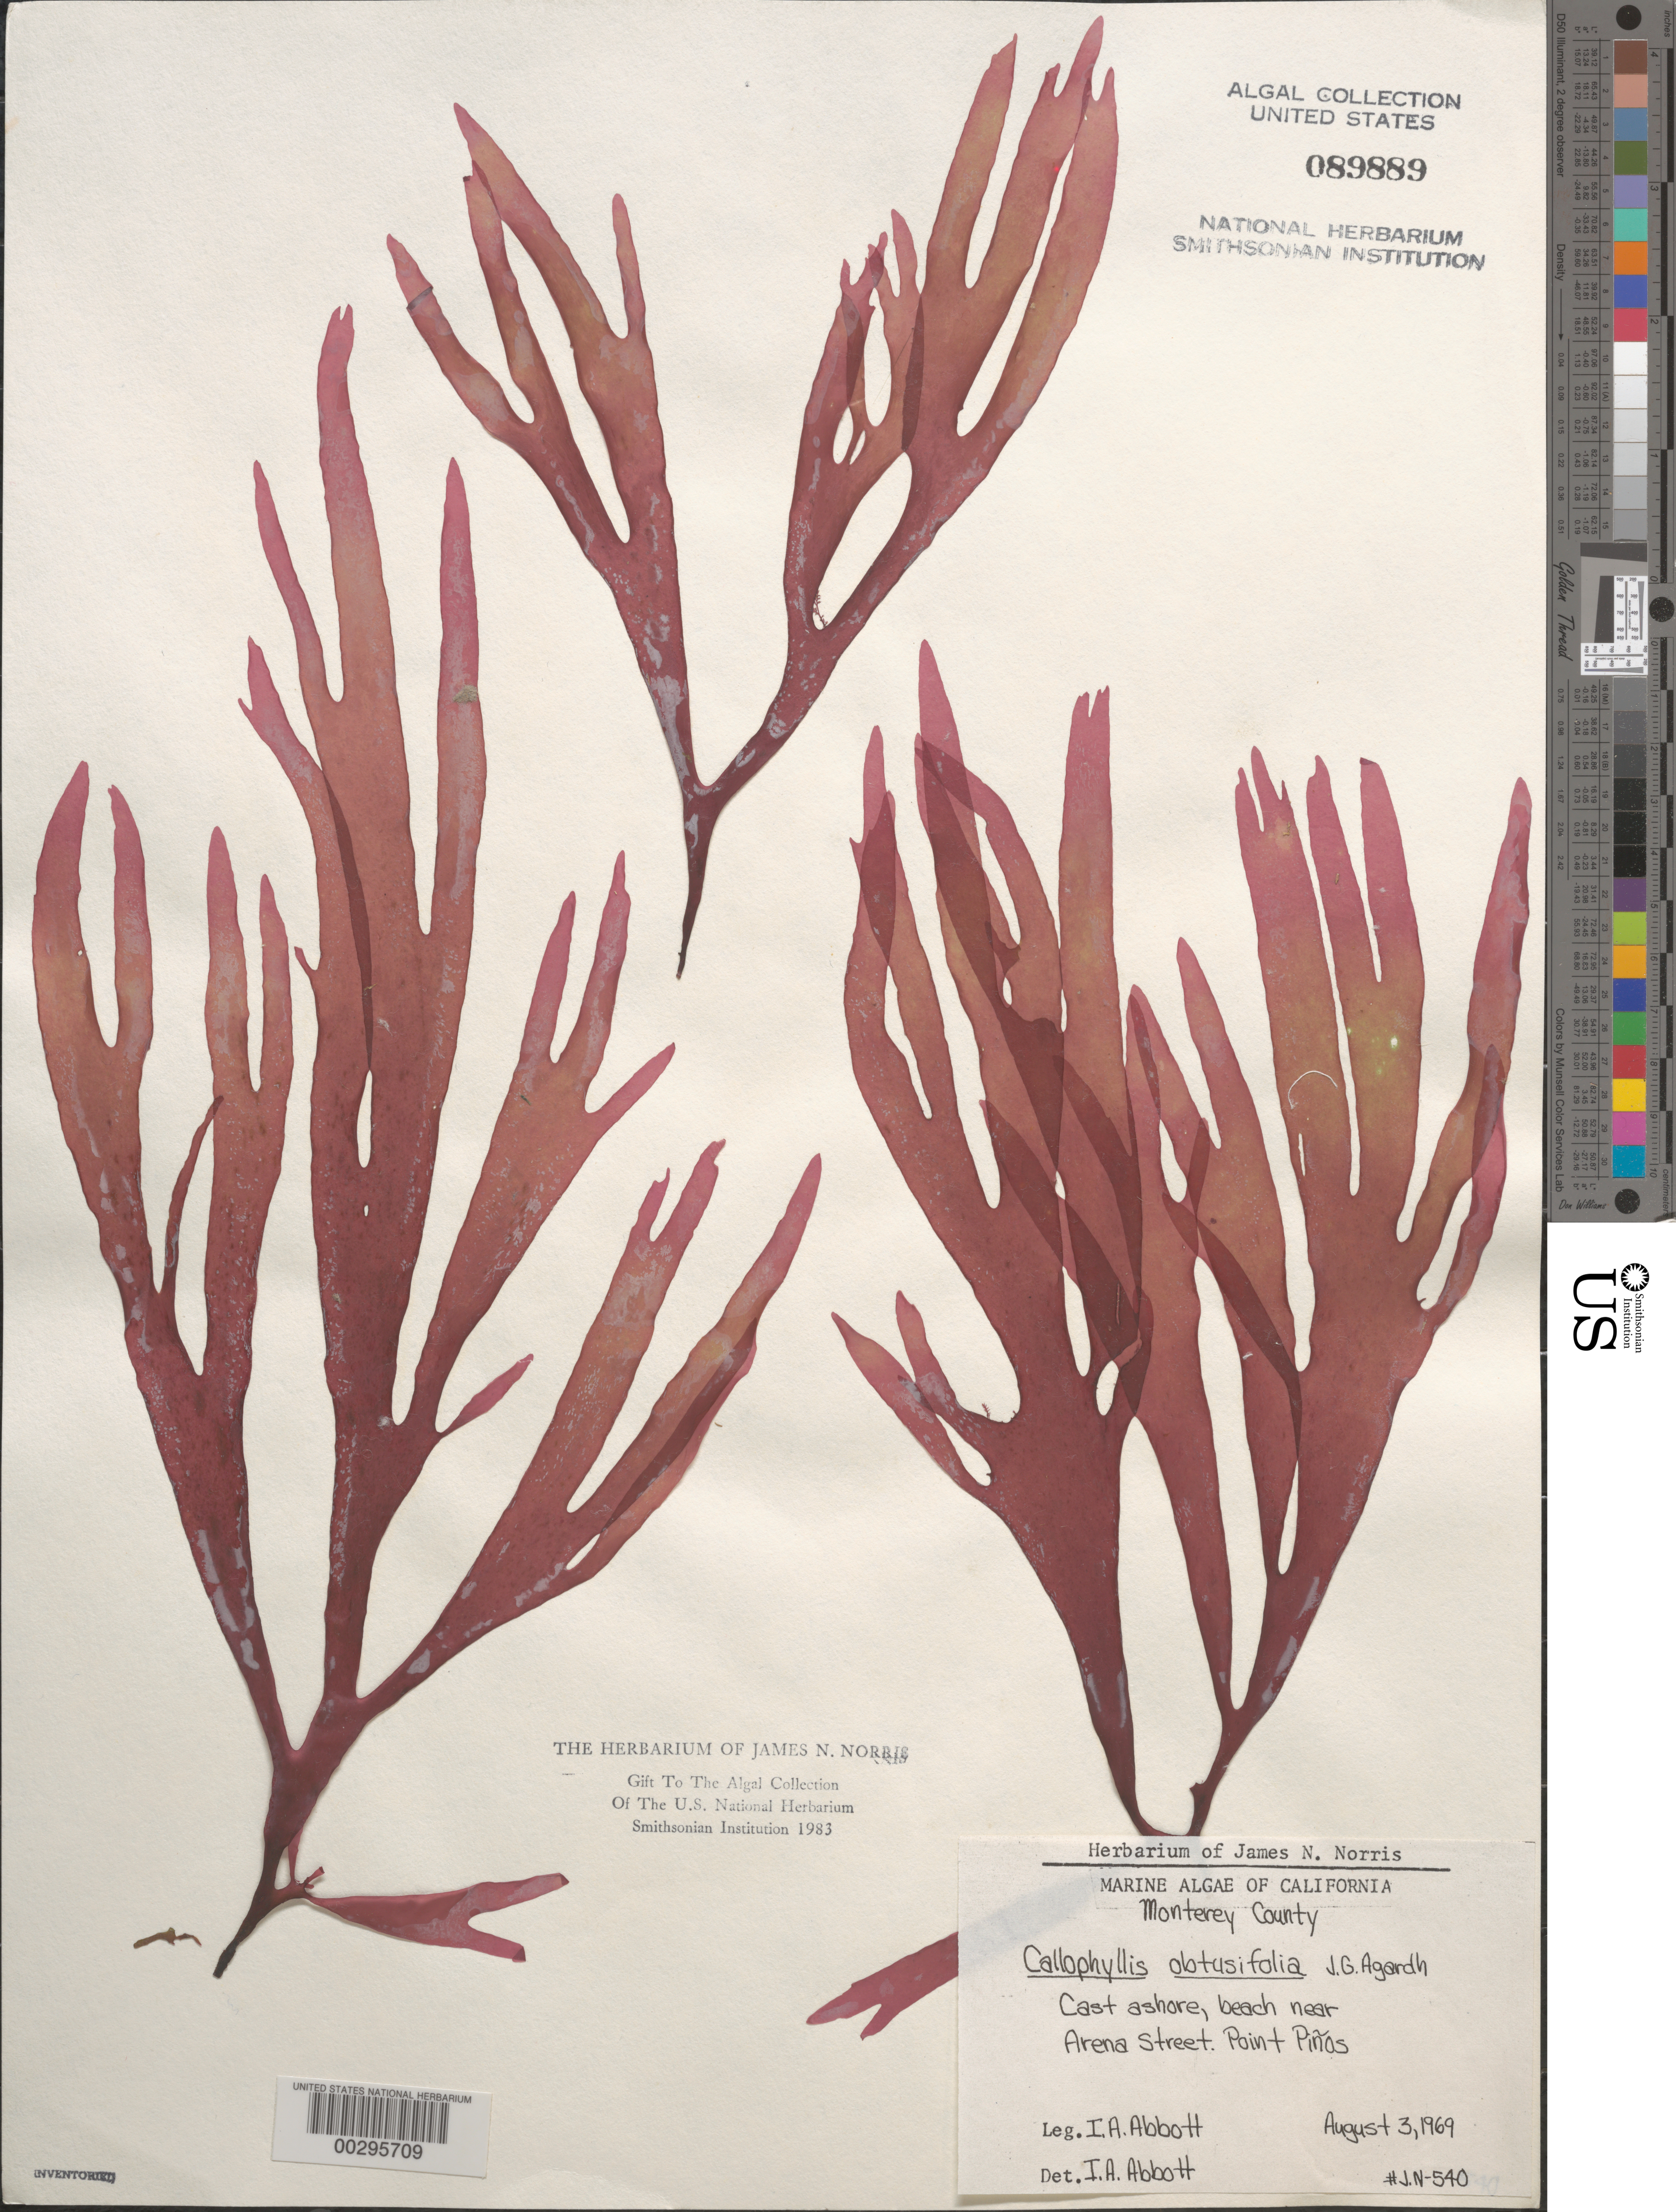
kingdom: Plantae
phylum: Rhodophyta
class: Florideophyceae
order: Gigartinales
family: Kallymeniaceae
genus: Callophyllis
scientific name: Callophyllis obtusifolia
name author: J. Agardh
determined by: Abbott, Isabella A.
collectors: I. A. Abbott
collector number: JN-540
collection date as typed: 03 Aug 1969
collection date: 1969-08-03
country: United States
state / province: California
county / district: Monterey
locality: Point Pinos, near Arena Street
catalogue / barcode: US 89889